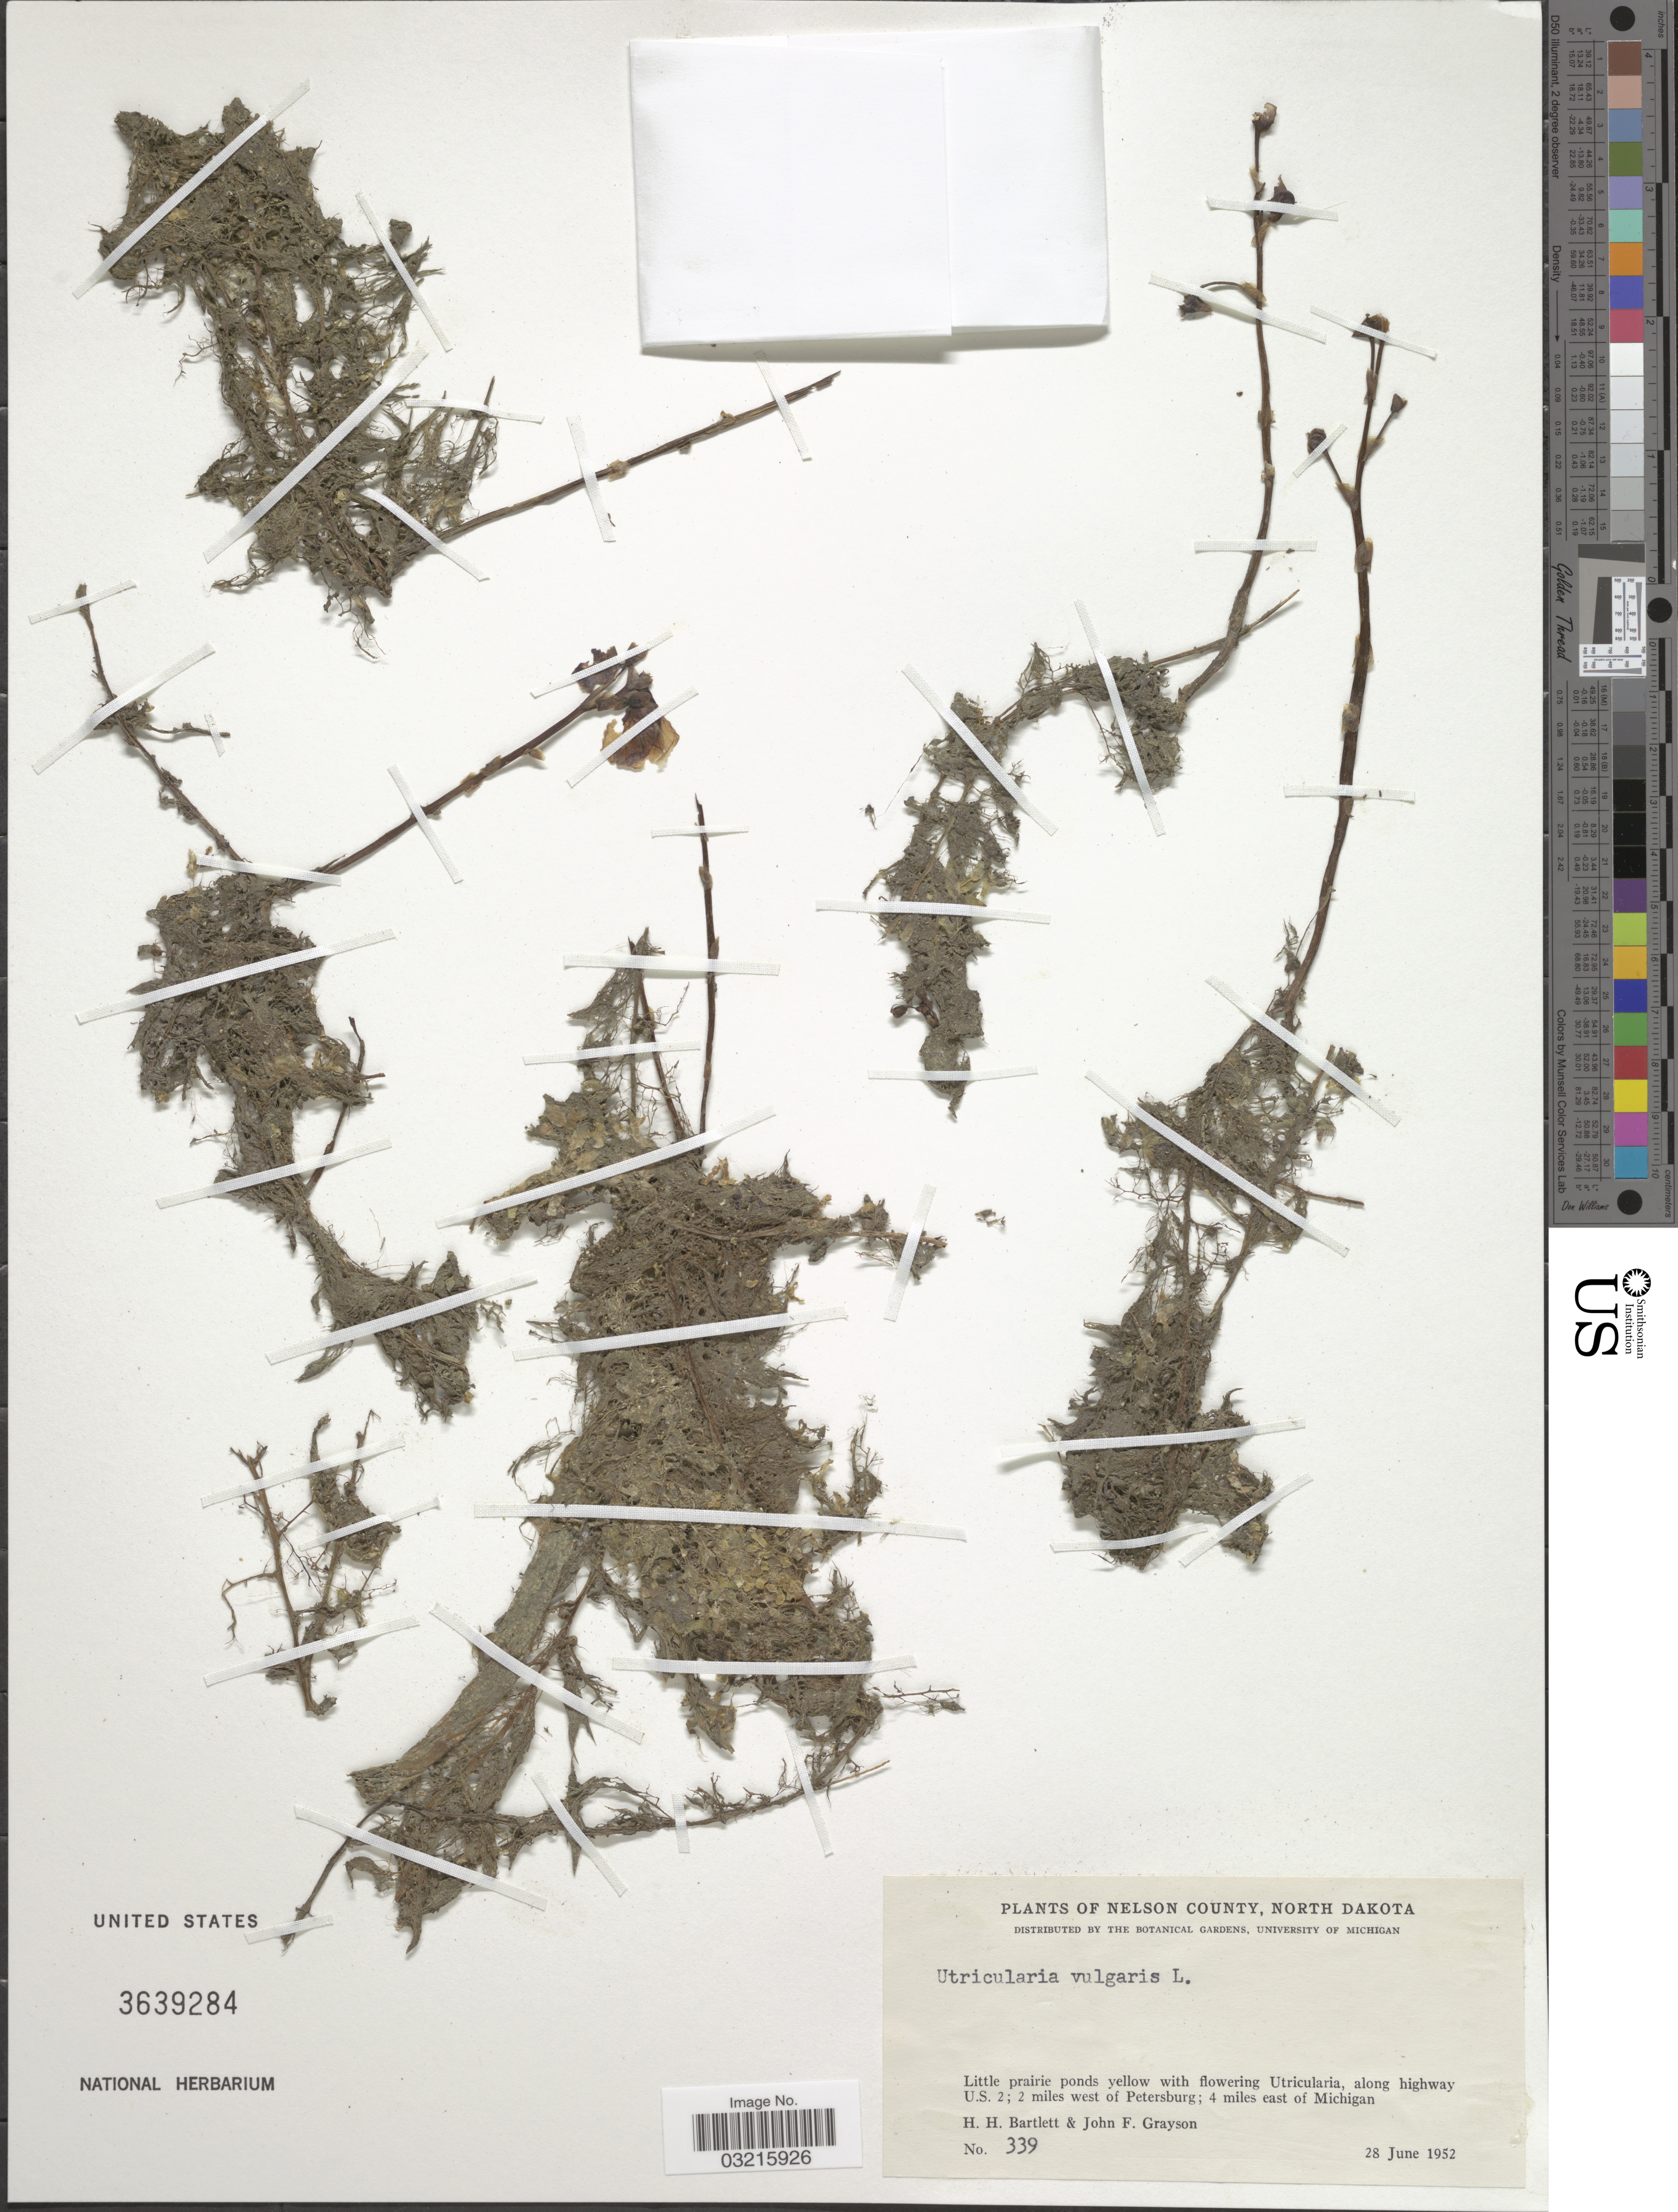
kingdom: Plantae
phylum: Tracheophyta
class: Magnoliopsida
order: Lamiales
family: Lentibulariaceae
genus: Utricularia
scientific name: Utricularia vulgaris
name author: L.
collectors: H. H. Bartlett & J. Grayson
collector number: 339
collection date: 1952-06-28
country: United States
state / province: North Dakota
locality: Nelson County. Along highway U.S. 2; 2 miles west of Petersburg; 4 miles east of Michigan.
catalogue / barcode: US 3639284